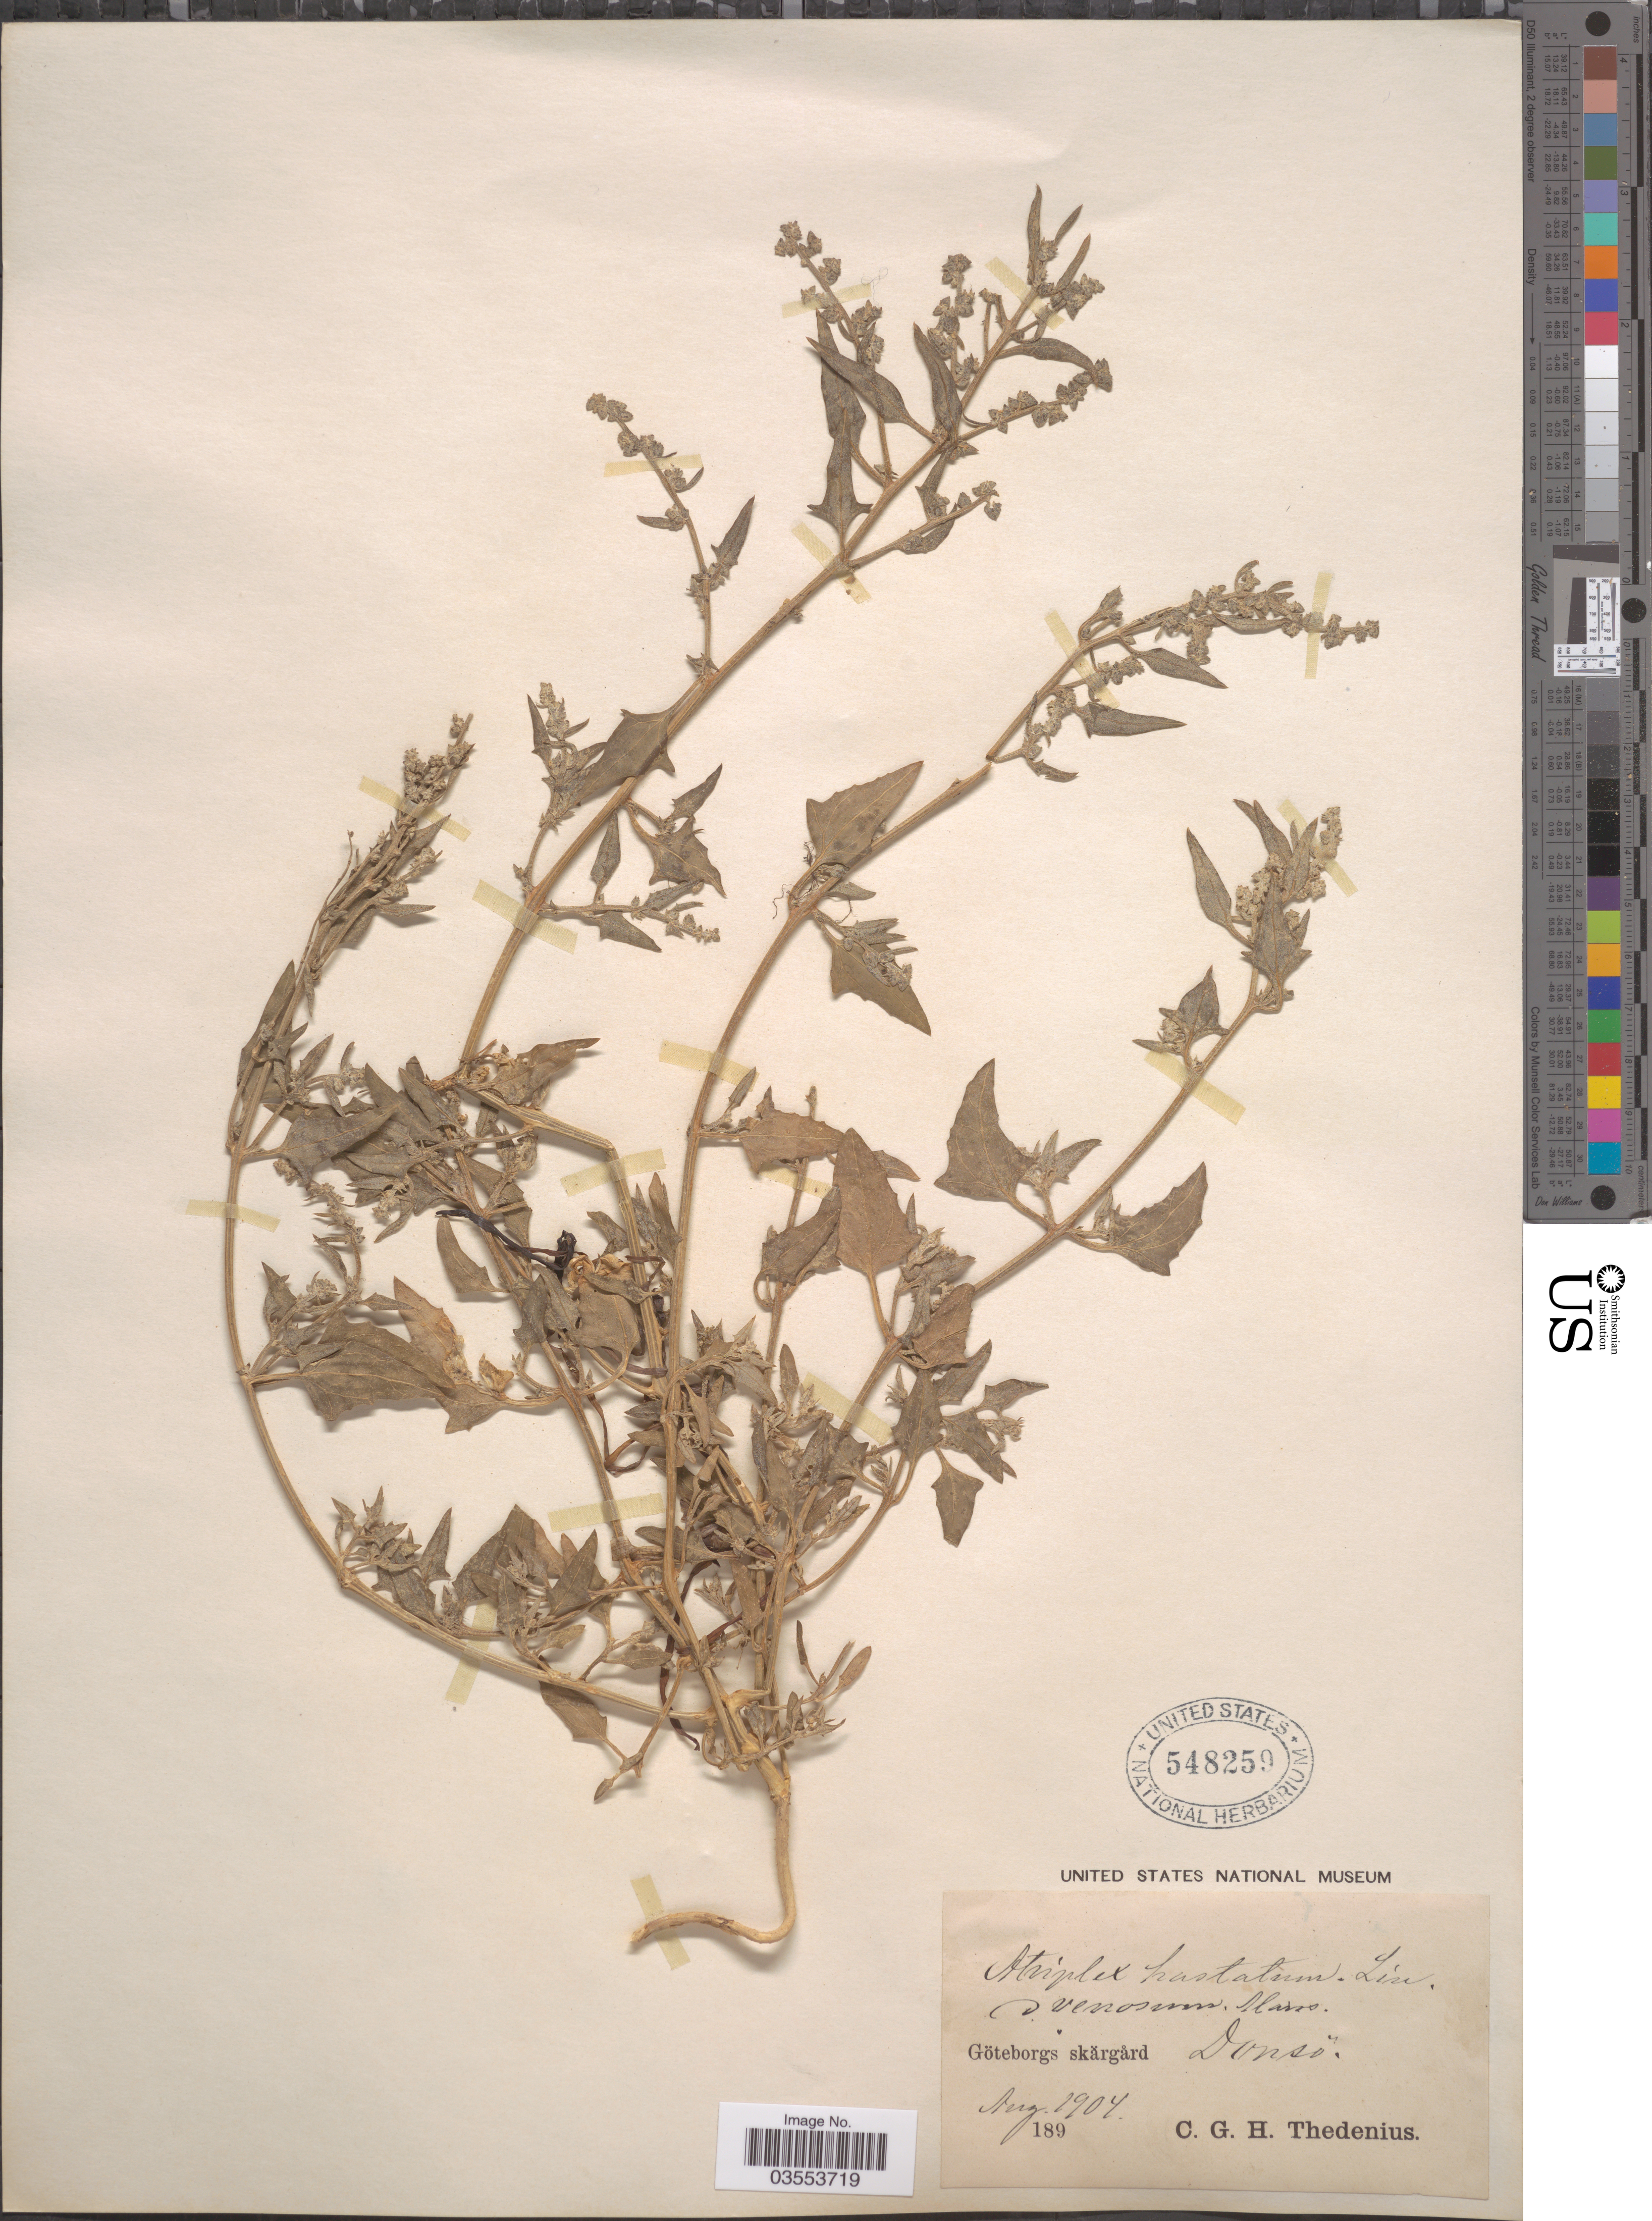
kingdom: Plantae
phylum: Tracheophyta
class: Magnoliopsida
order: Caryophyllales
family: Amaranthaceae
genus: Atriplex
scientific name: Atriplex hastata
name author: L.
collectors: C. Thedenius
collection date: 1904-08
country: Sweden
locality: Göteborgs skǎrgård Donsö.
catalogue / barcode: US 548259